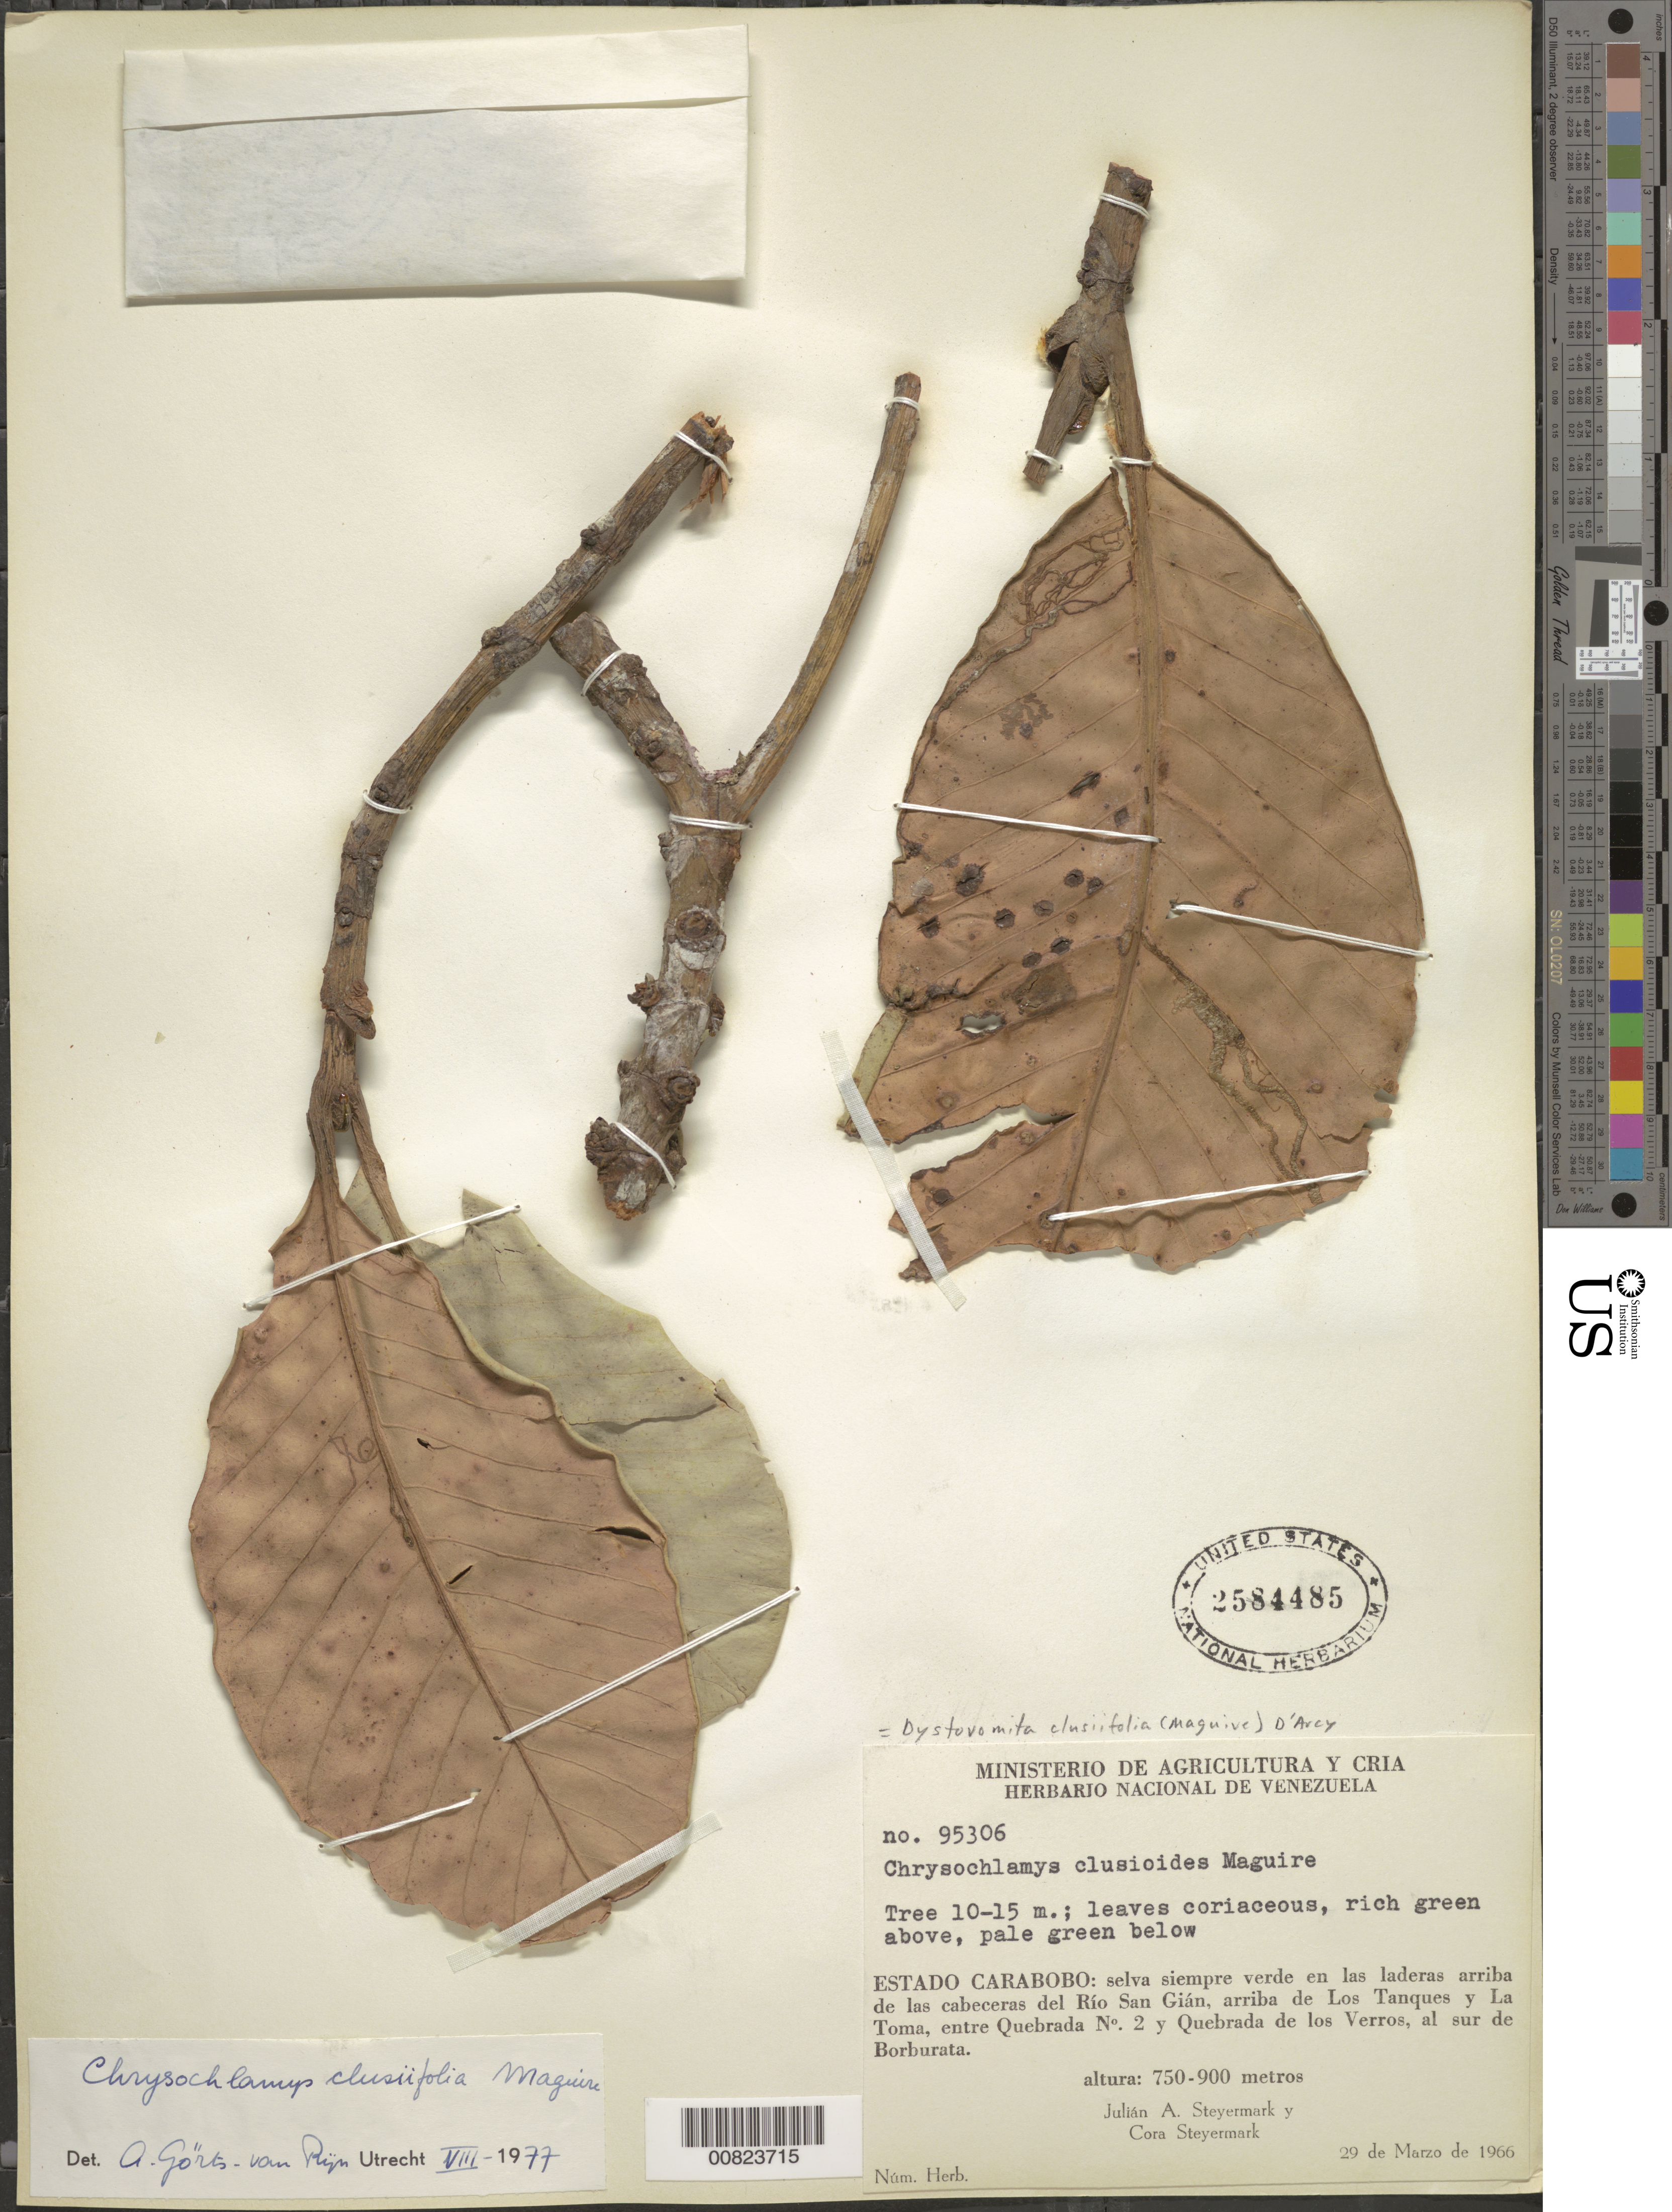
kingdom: Plantae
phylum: Tracheophyta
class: Magnoliopsida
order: Malpighiales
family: Clusiaceae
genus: Dystovomita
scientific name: Dystovomita clusiifolia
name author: (Maguire) D'Arcy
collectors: J. Steyermark & C. Steyermark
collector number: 95306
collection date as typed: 29-Mar-66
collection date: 1966-03-29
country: Venezuela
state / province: Carabobo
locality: Rio San Gian, arriba de Los Tanques y La Toma, entre Quebrada N 2 y Quebrada de los Verros, al sure de Borburata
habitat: Selva siempre verde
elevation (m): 750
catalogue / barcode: US 2584485